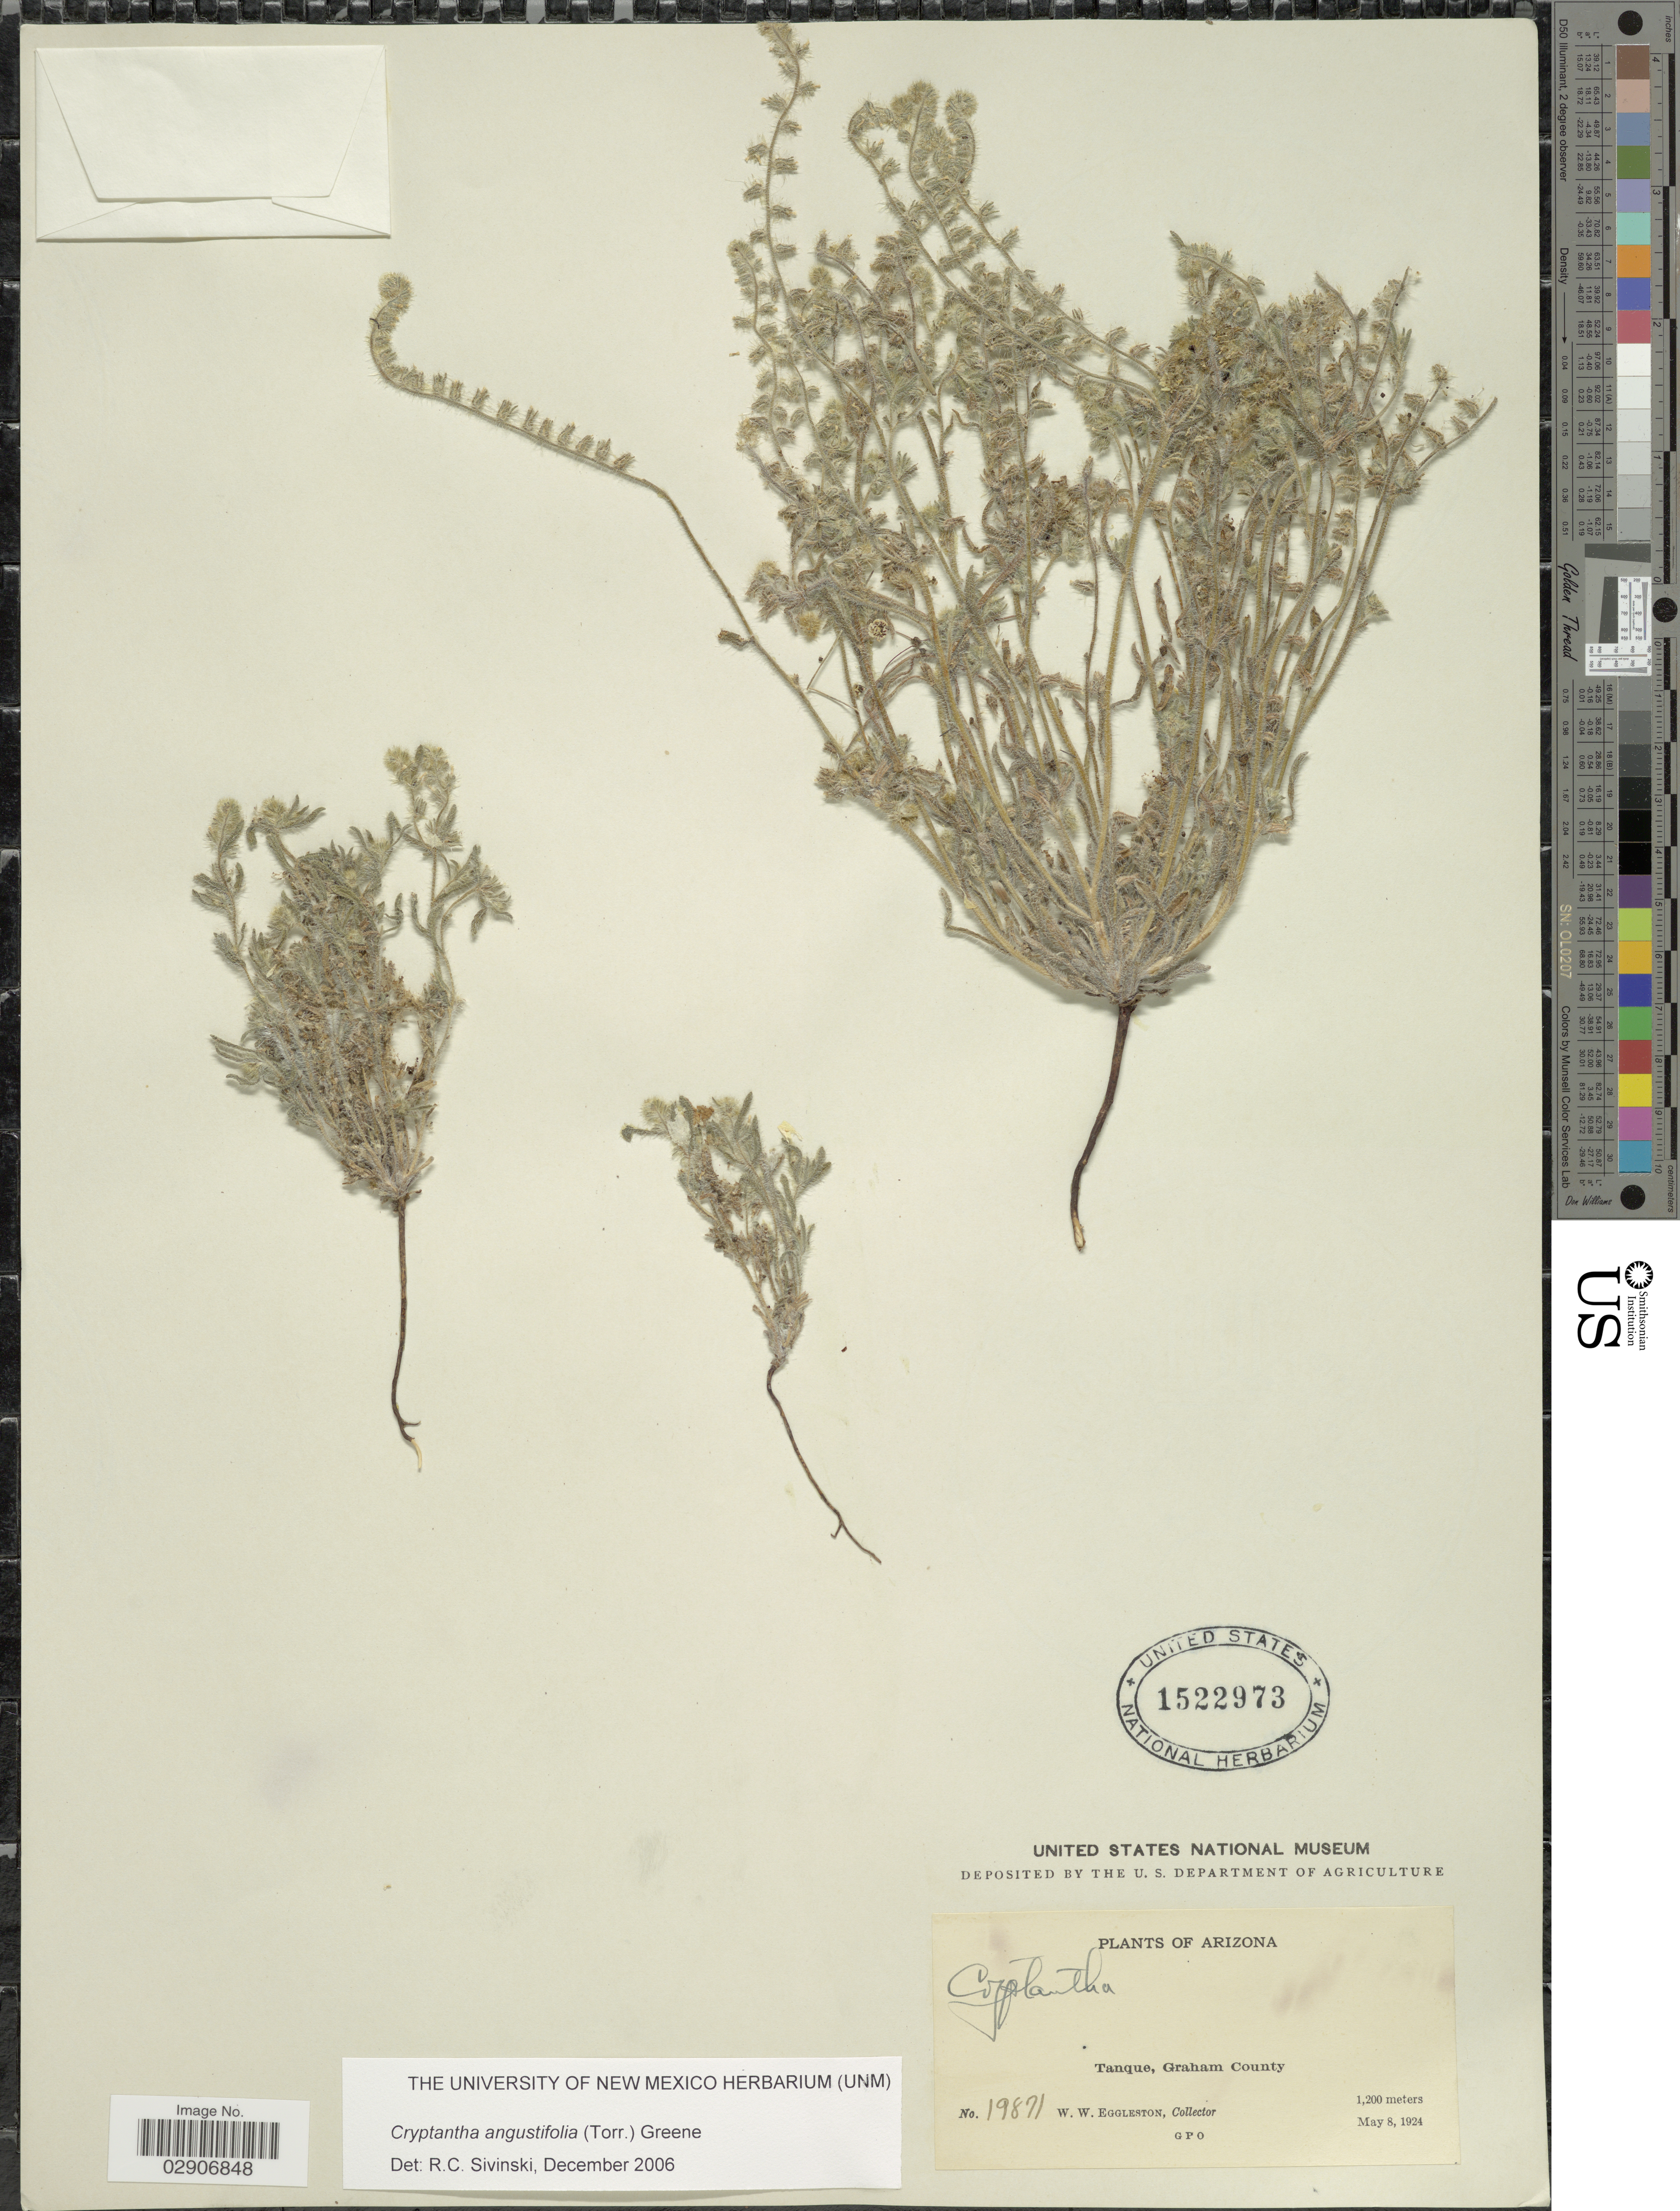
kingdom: Plantae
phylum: Tracheophyta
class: Magnoliopsida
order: Boraginales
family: Boraginaceae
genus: Cryptantha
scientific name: Cryptantha angustifolia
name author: (Torr.) Greene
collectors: W. W. Eggleston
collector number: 19871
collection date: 1924-05-08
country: United States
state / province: Arizona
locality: Tanque, Graham County.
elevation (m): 1200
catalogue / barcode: US 1522973